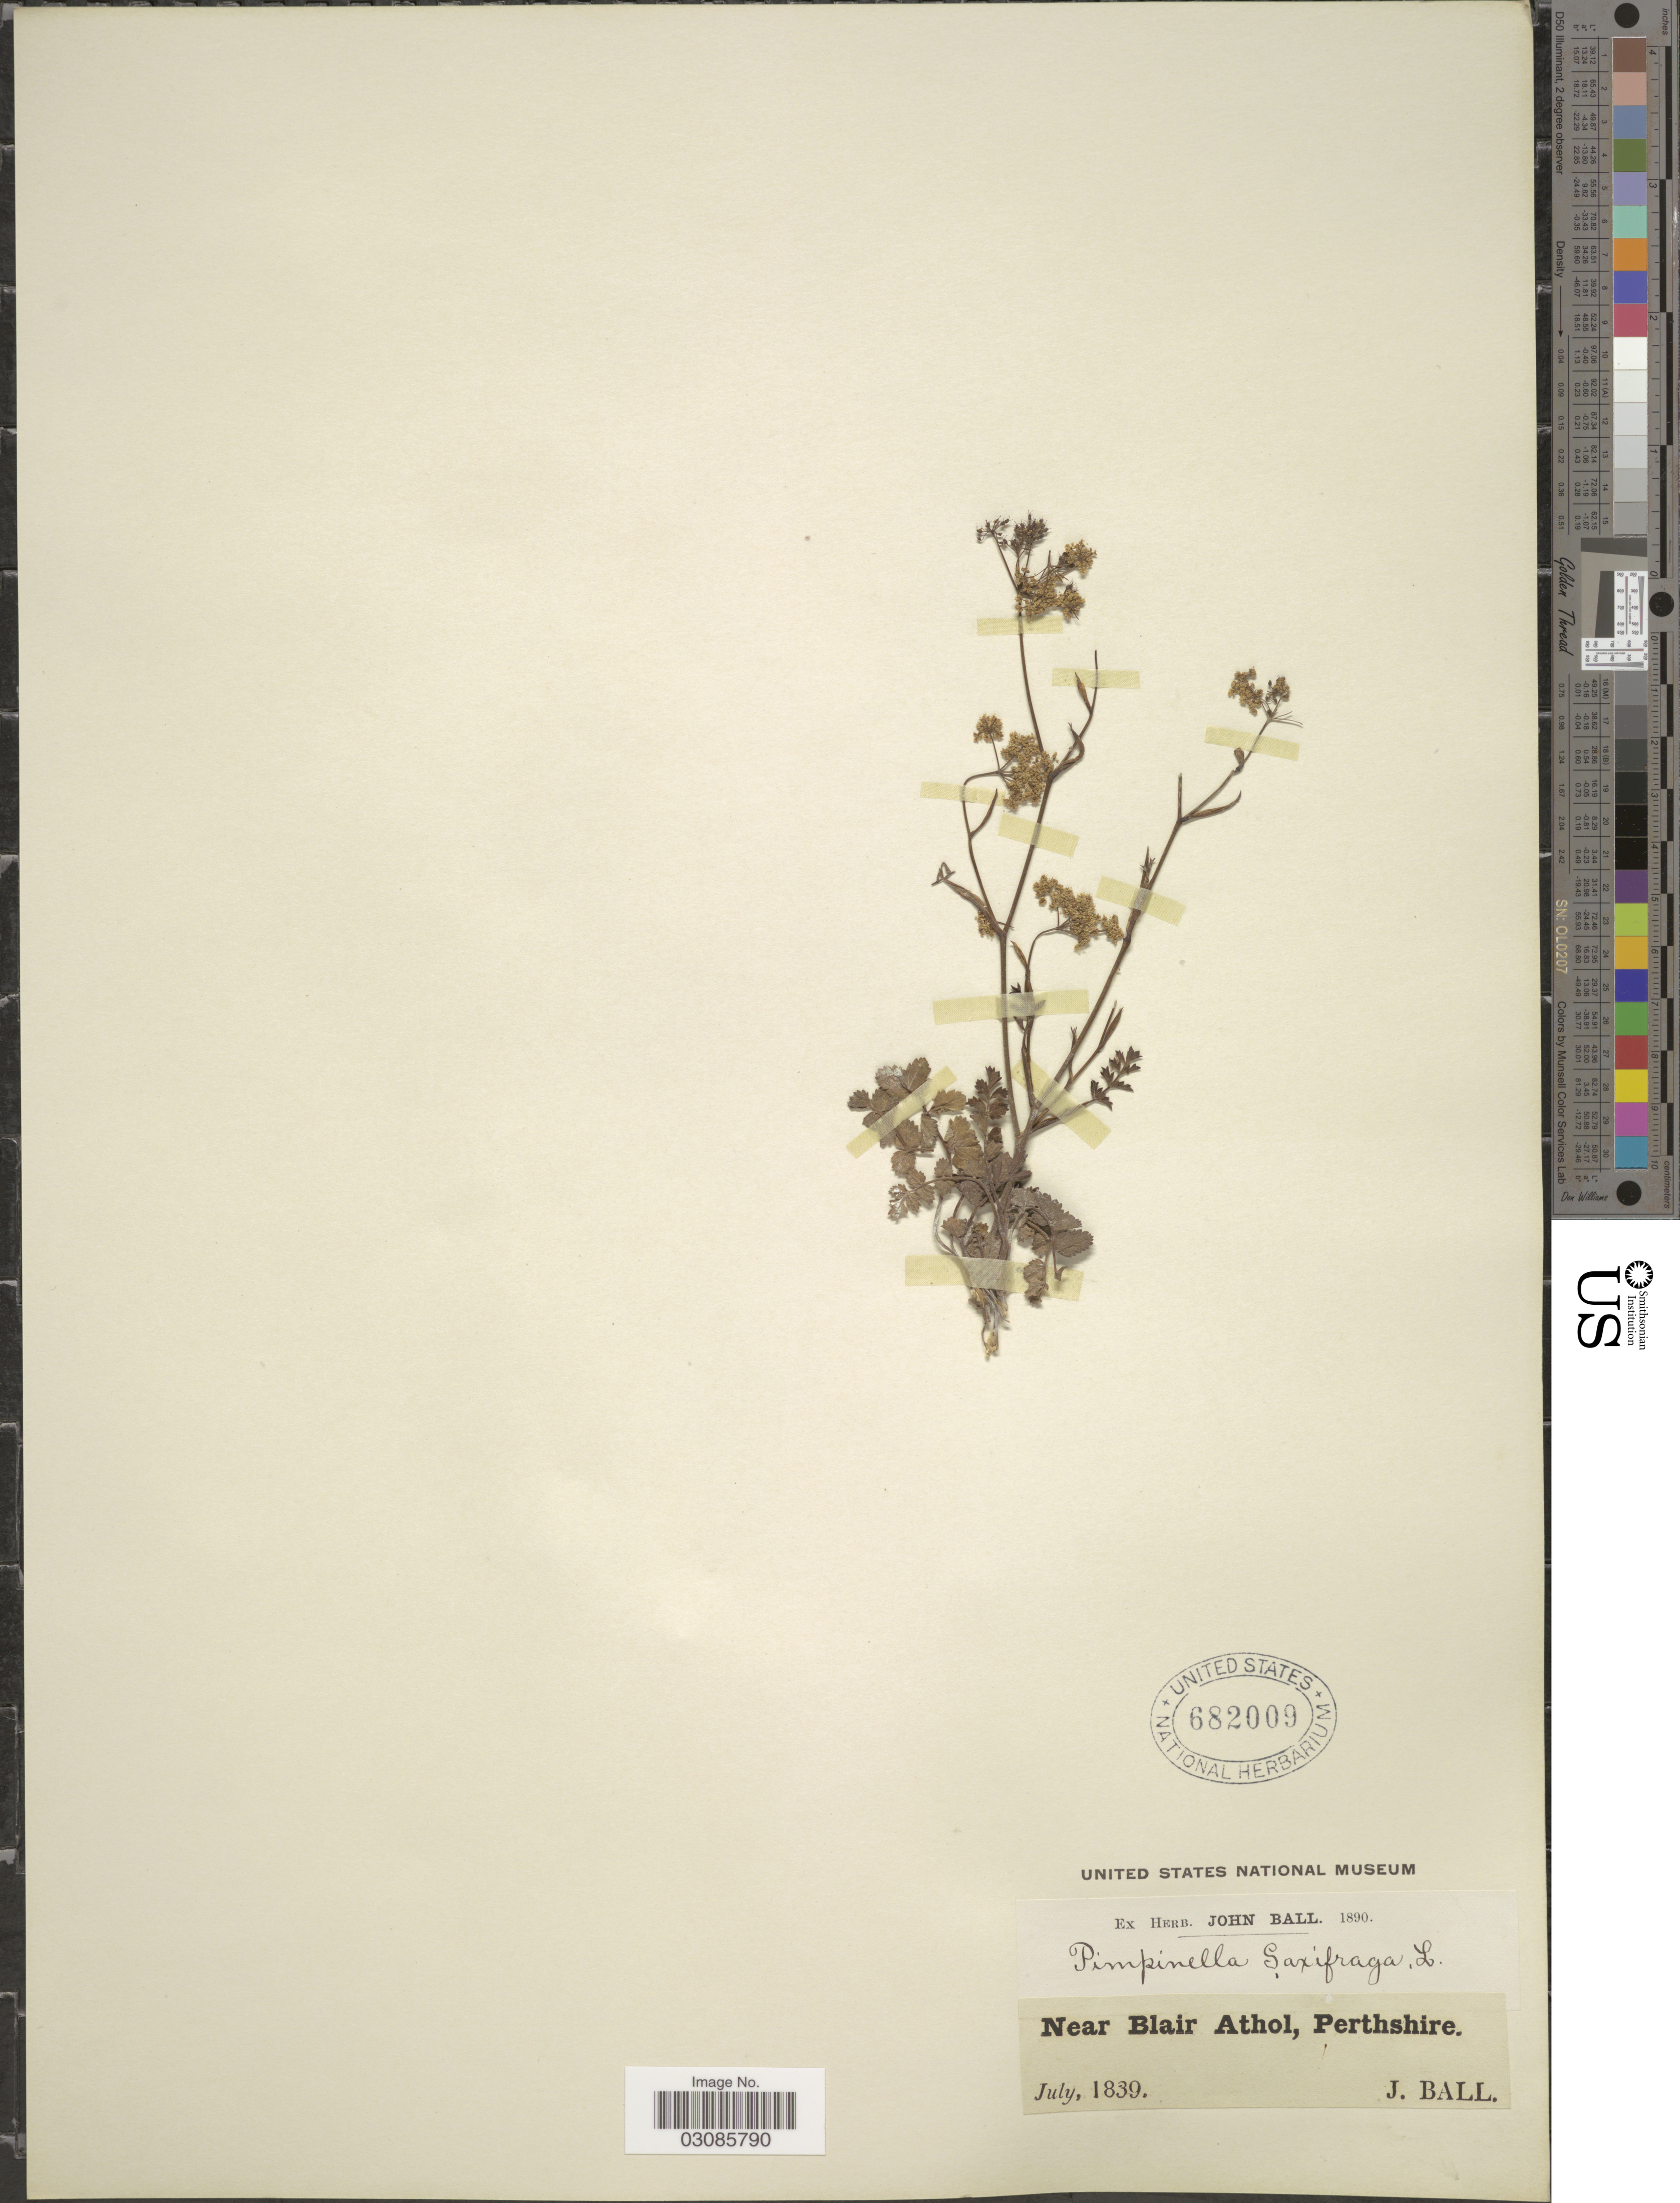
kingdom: Plantae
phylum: Tracheophyta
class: Magnoliopsida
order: Apiales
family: Apiaceae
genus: Pimpinella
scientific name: Pimpinella saxifraga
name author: L.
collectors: J. Ball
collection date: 1839-07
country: United Kingdom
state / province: Scotland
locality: Near Blair Athol, Perthshire.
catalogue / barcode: US 682009